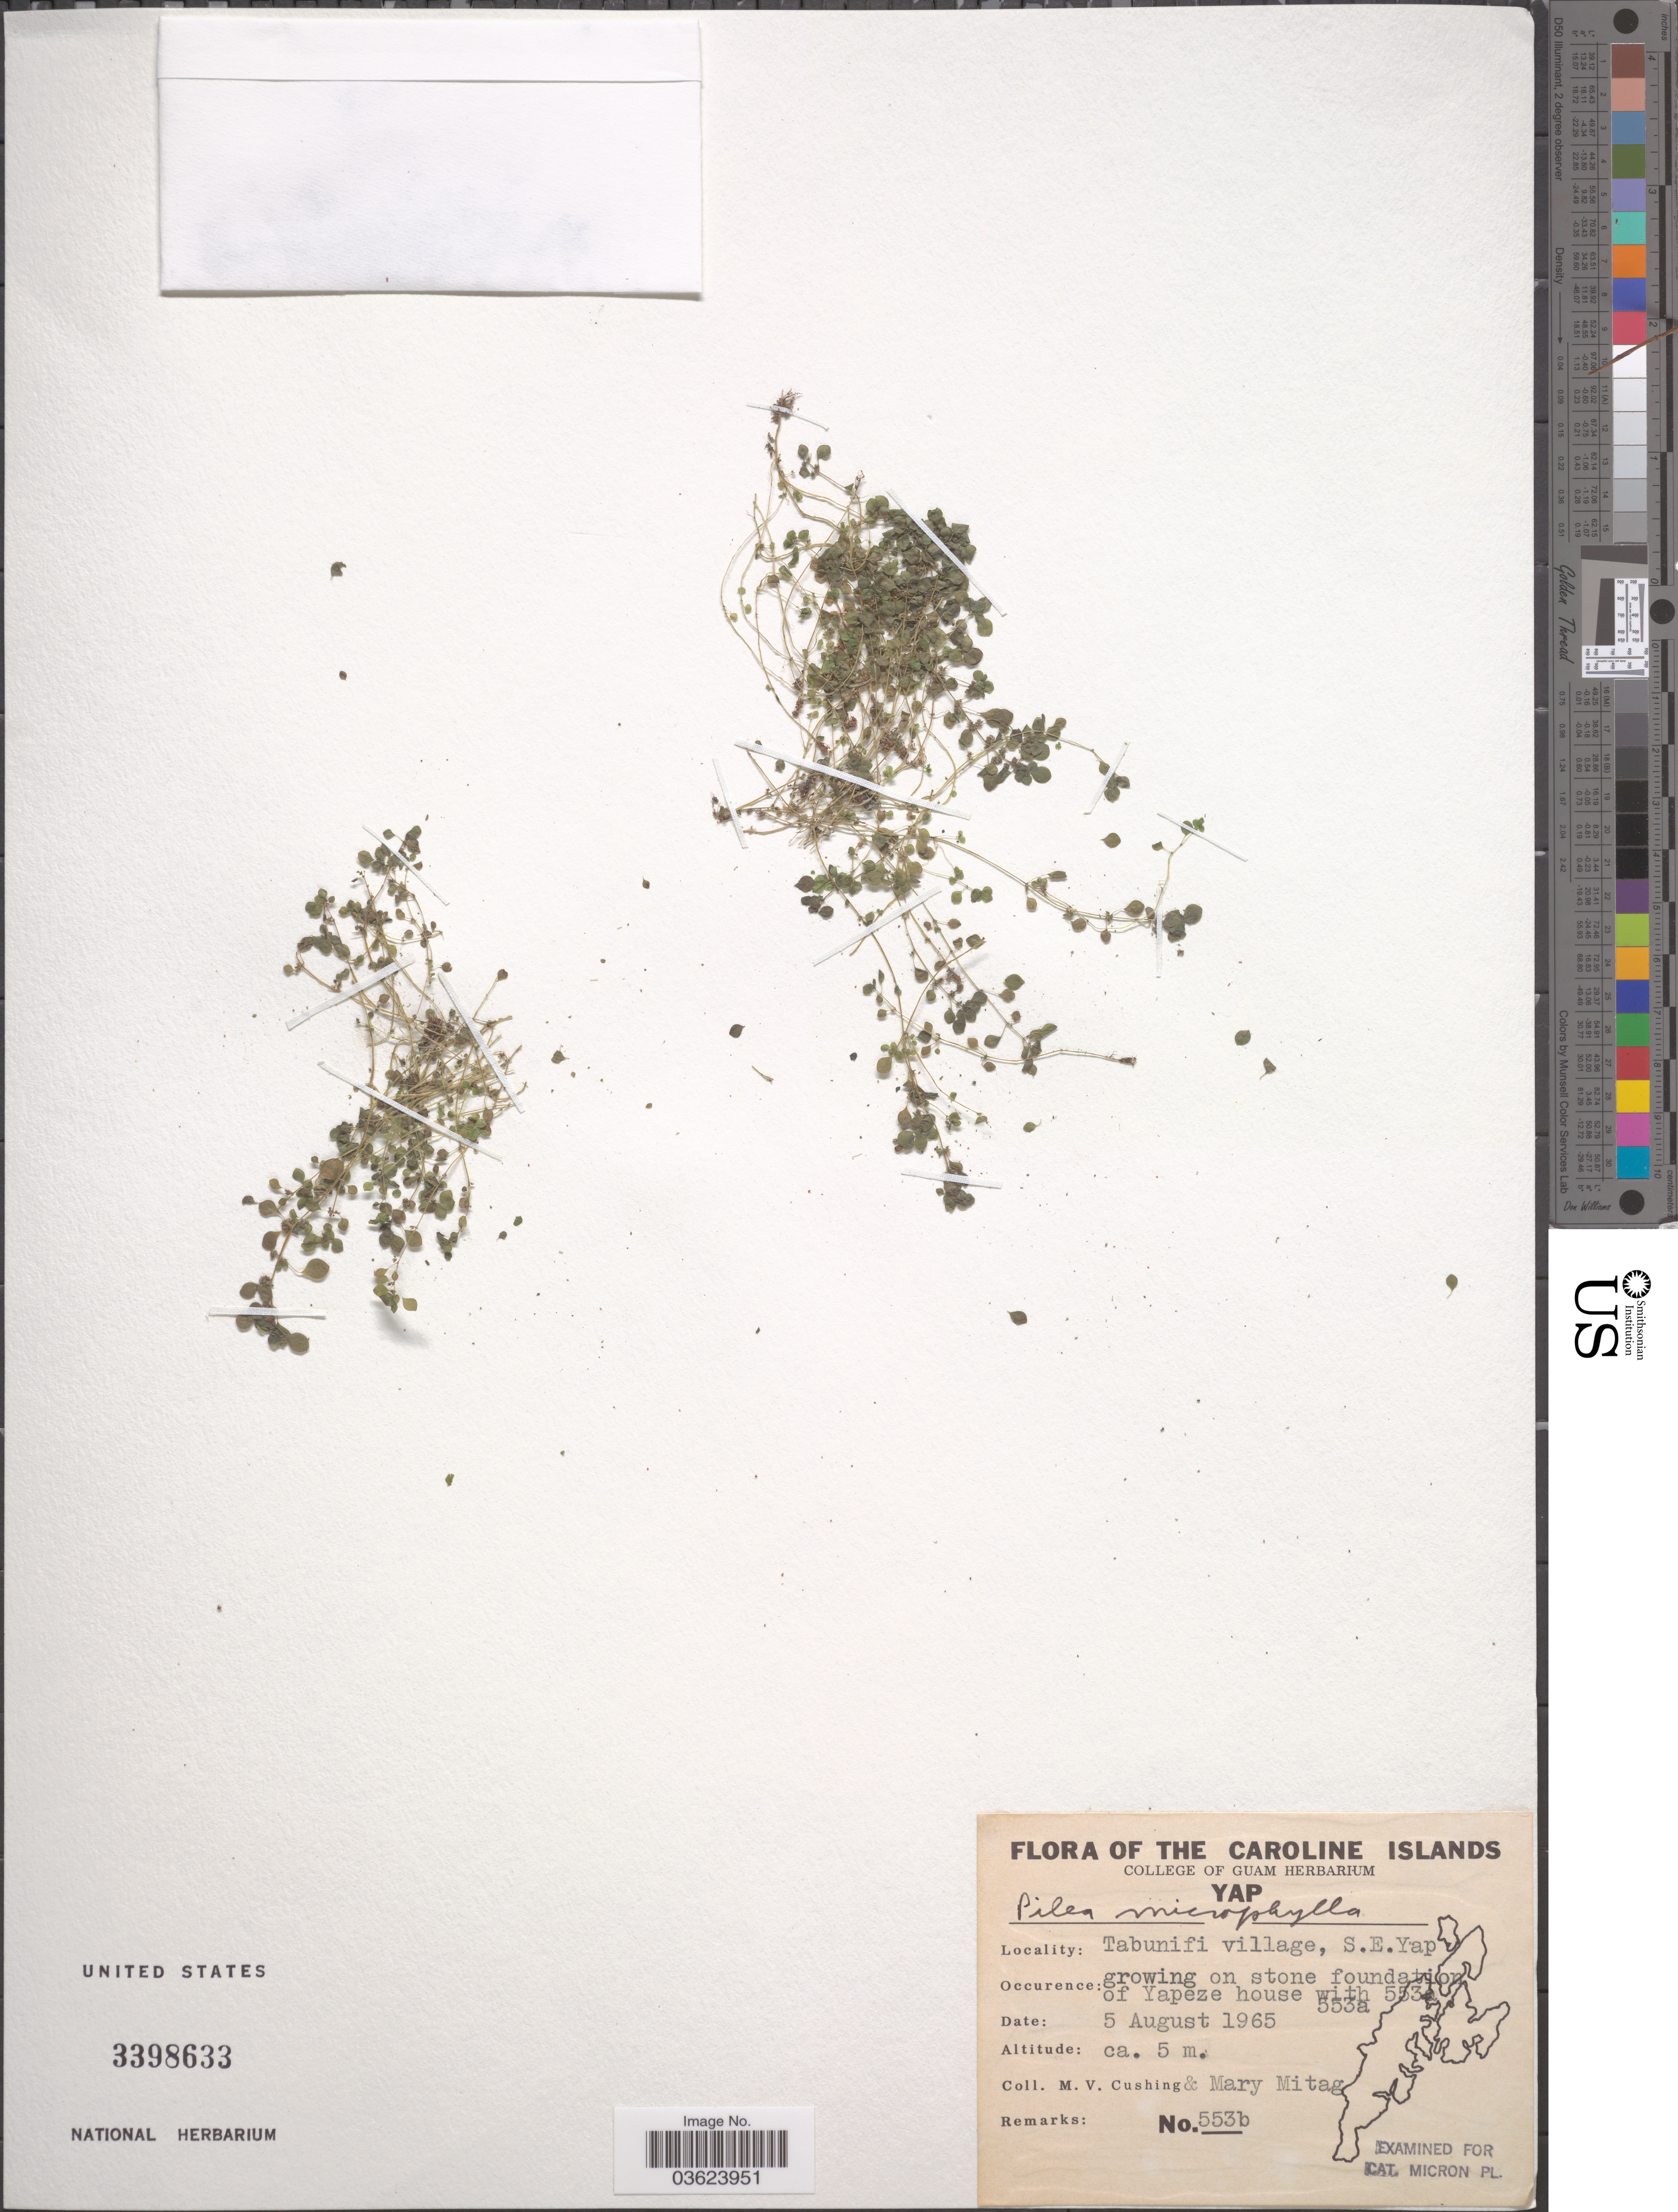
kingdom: Plantae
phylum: Tracheophyta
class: Magnoliopsida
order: Rosales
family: Urticaceae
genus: Pilea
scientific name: Pilea microphylla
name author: (L.) Liebm.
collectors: M. V. Cushing & M. Mitag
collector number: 553b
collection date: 1965-08-05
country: Micronesia, Federated States of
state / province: Yap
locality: The Caroline Islands. Tabunifi village, S.E. Yap. Growing on stone foundation of Yapez house with 553a.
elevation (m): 5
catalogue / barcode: US 3398633